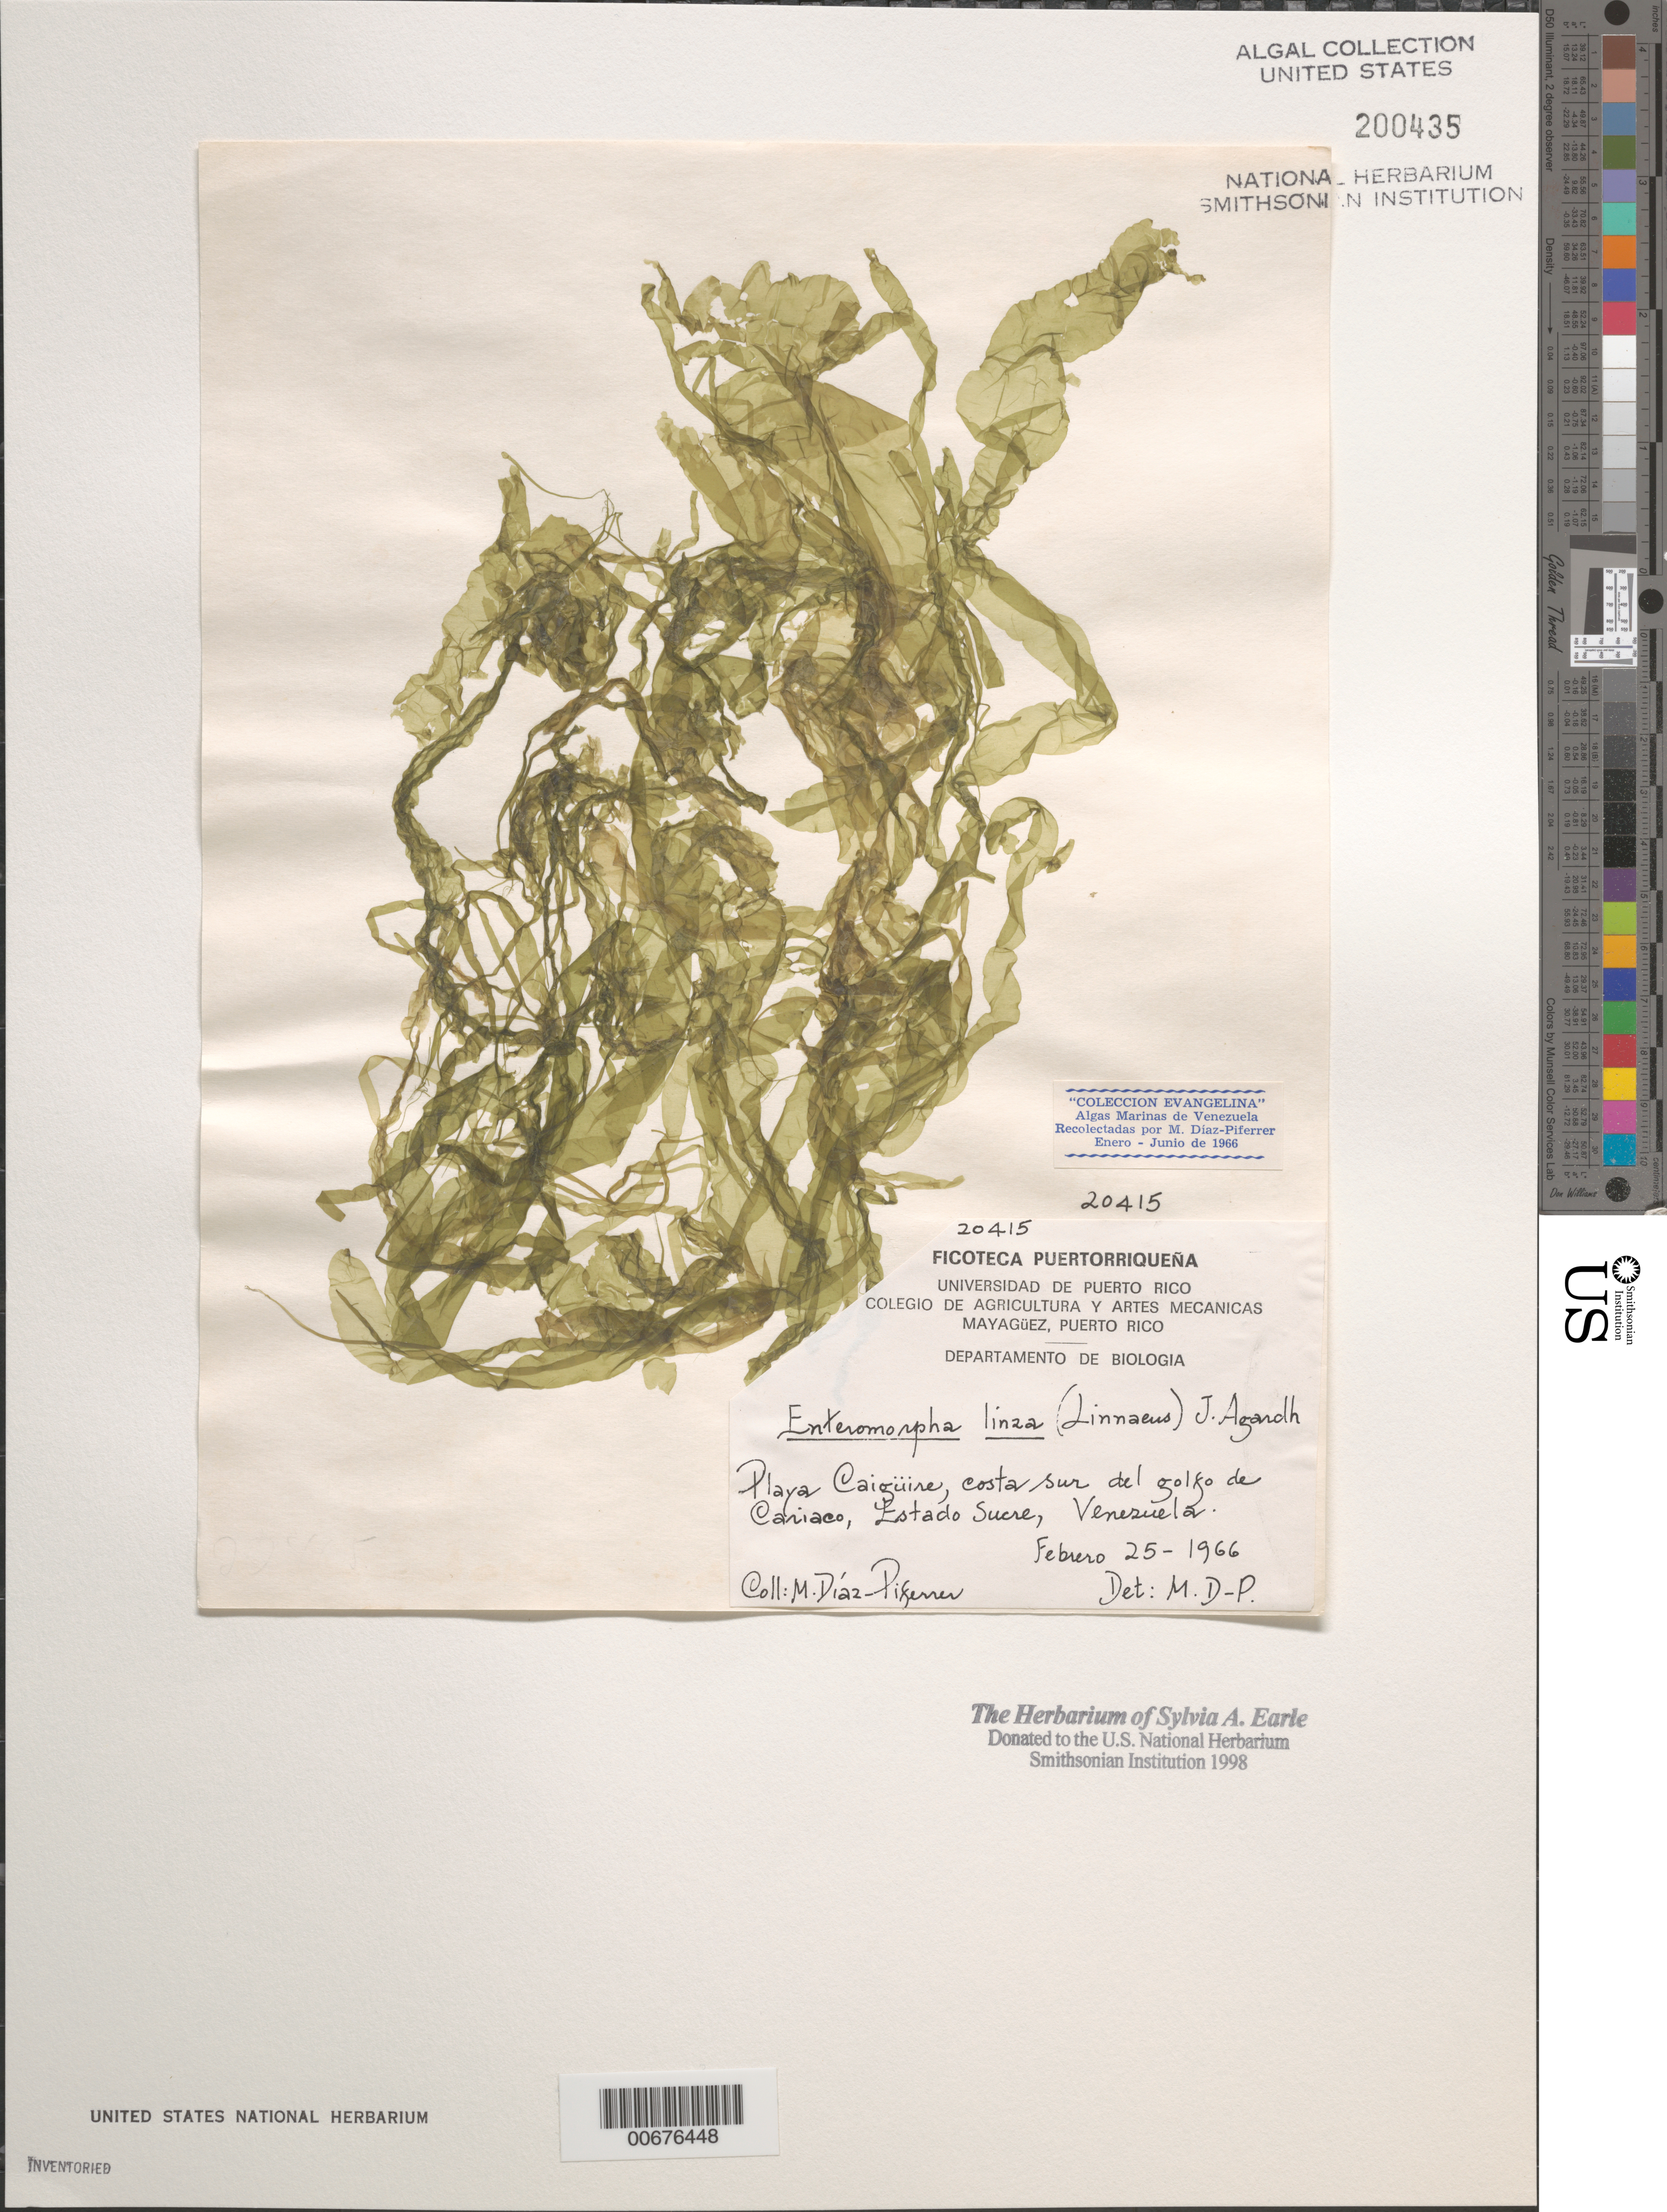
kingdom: Plantae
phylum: Chlorophyta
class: Ulvophyceae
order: Ulvales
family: Ulvaceae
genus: Ulva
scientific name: Ulva linza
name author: L.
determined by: Algae name updating Project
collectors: M. Diaz-Piferrer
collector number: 20415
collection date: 1966-02-25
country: Venezuela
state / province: Sucre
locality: Playa Caigüire, costa sur del golfo de Cariaco.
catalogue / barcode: US 200435